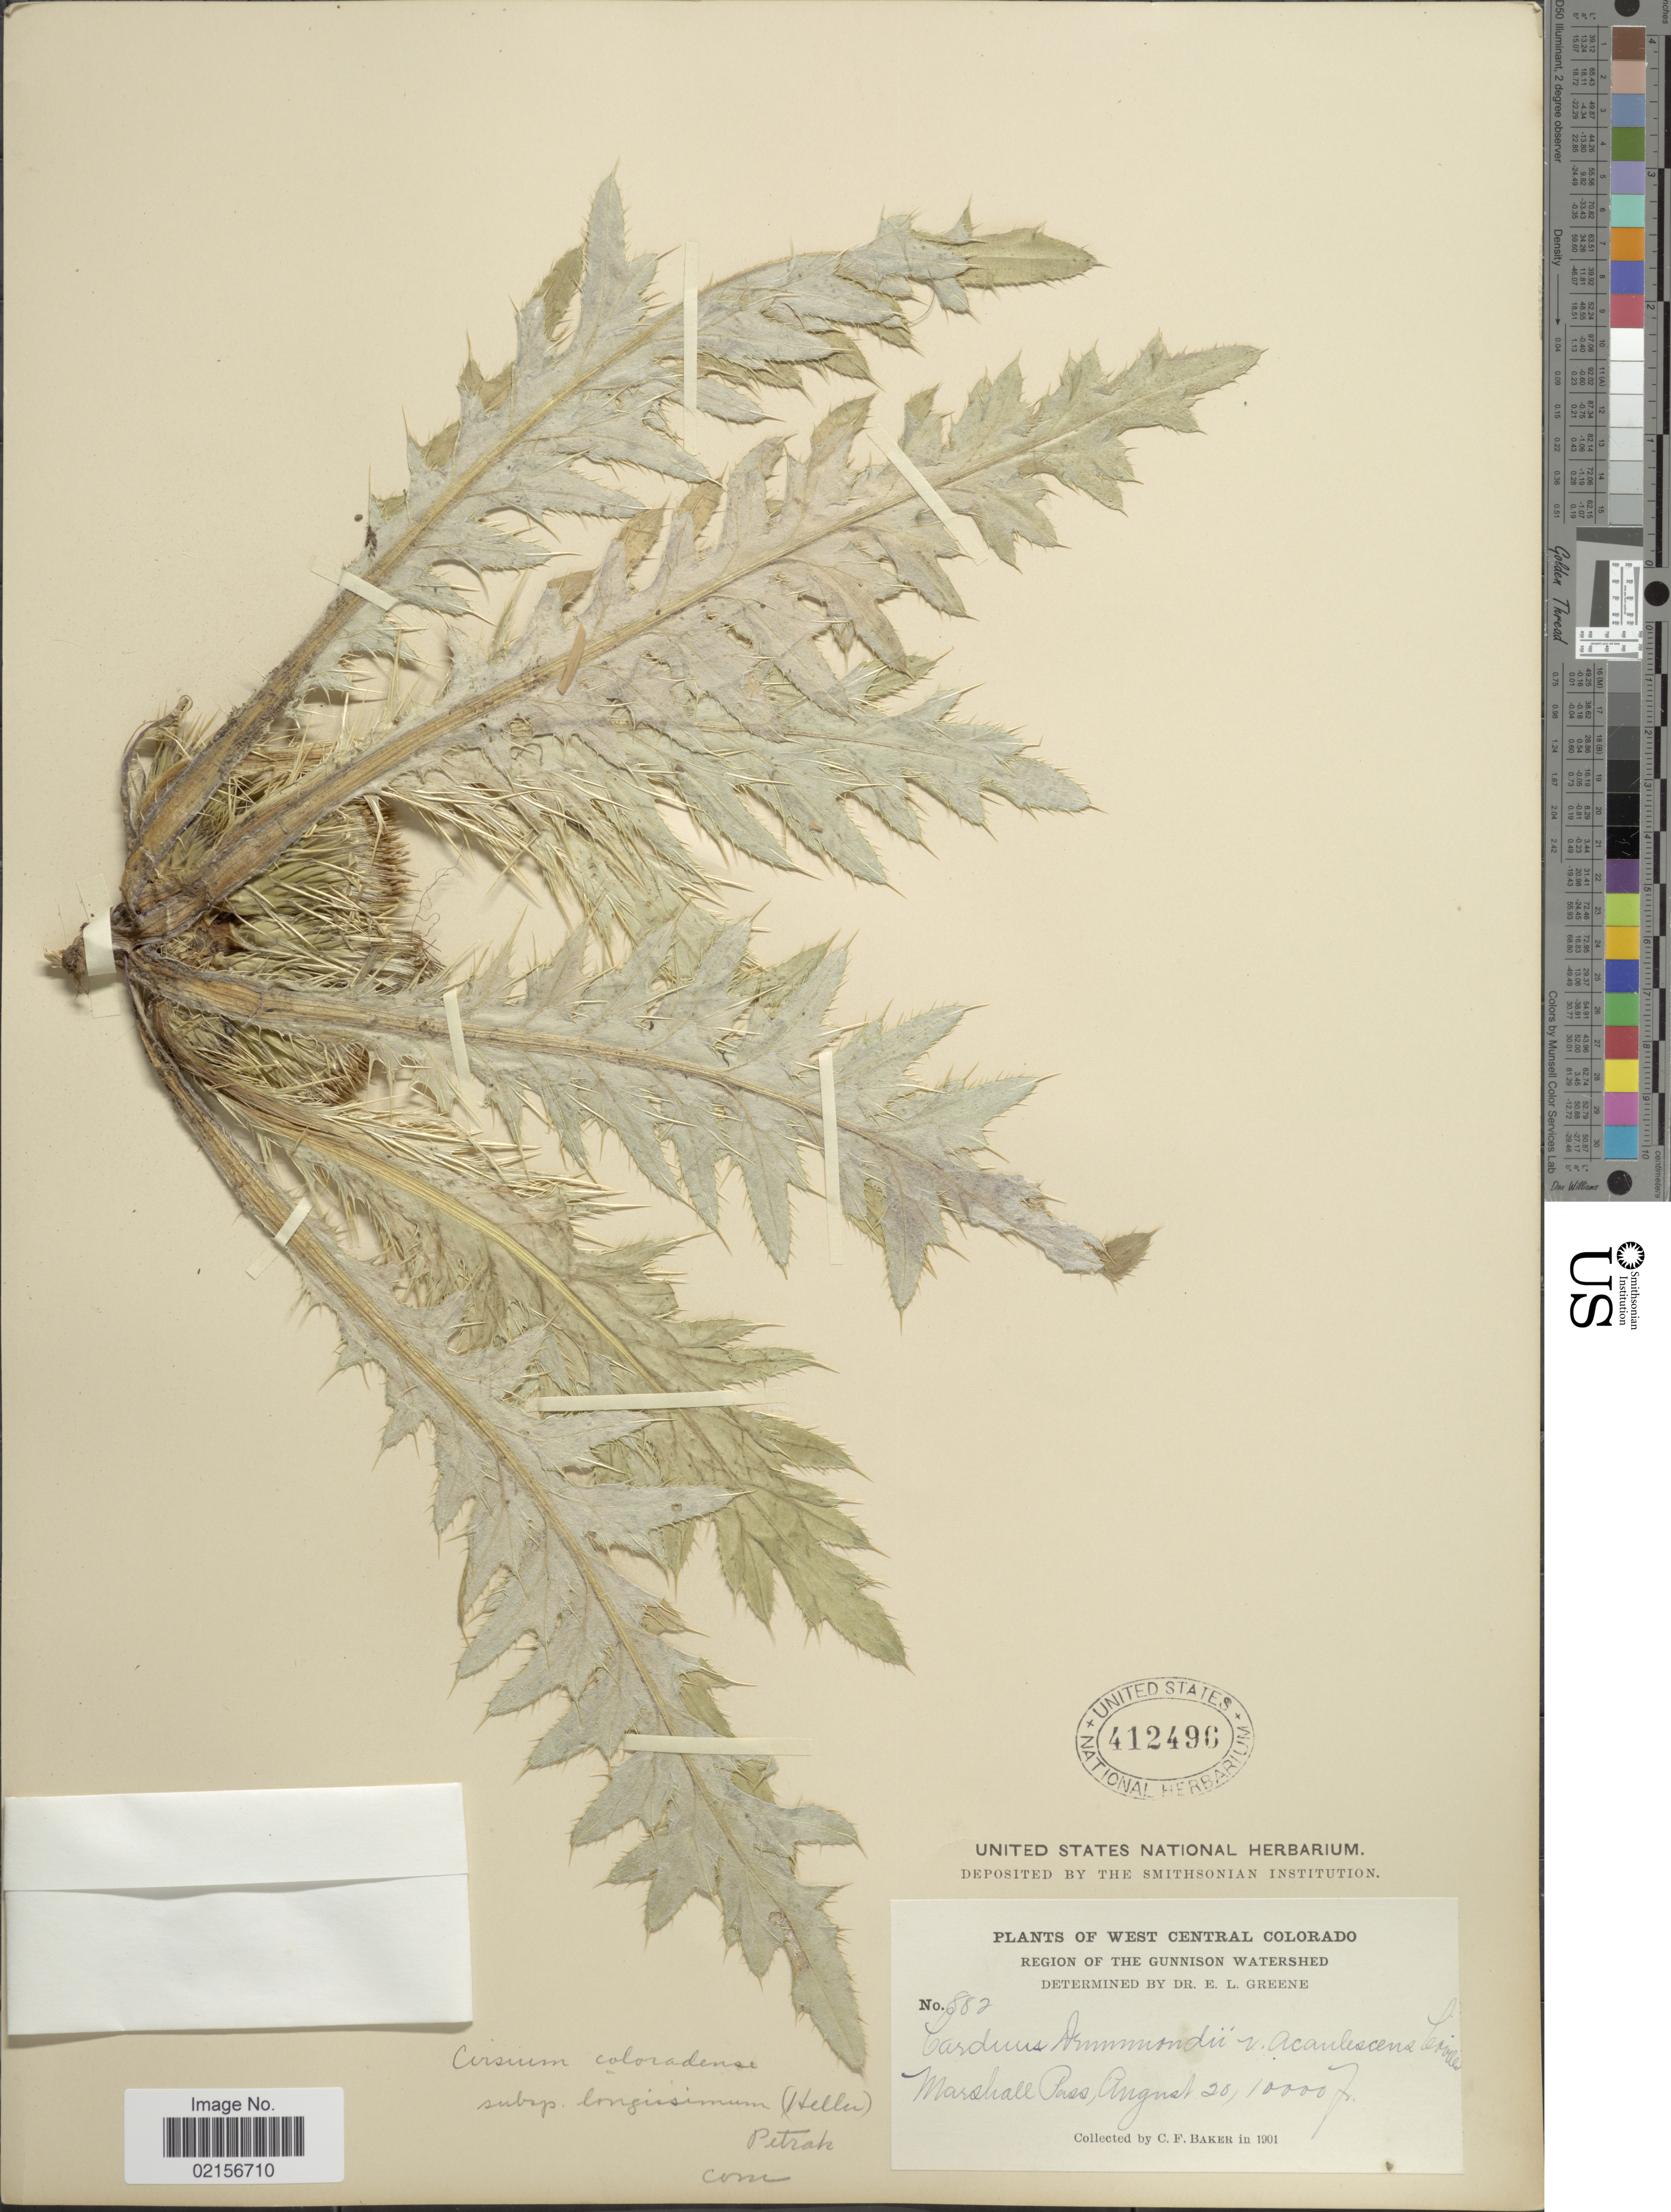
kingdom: Plantae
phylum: Tracheophyta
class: Magnoliopsida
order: Asterales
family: Asteraceae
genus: Cirsium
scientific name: Cirsium scariosum var. coloradense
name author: (Rydb.) D.J. Keil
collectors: C. F. Baker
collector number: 882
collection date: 1901-08-20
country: United States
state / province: Colorado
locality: Marshall Pass, West Central Colorado, Region of the Gunnison Watershed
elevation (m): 305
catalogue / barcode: US 412496